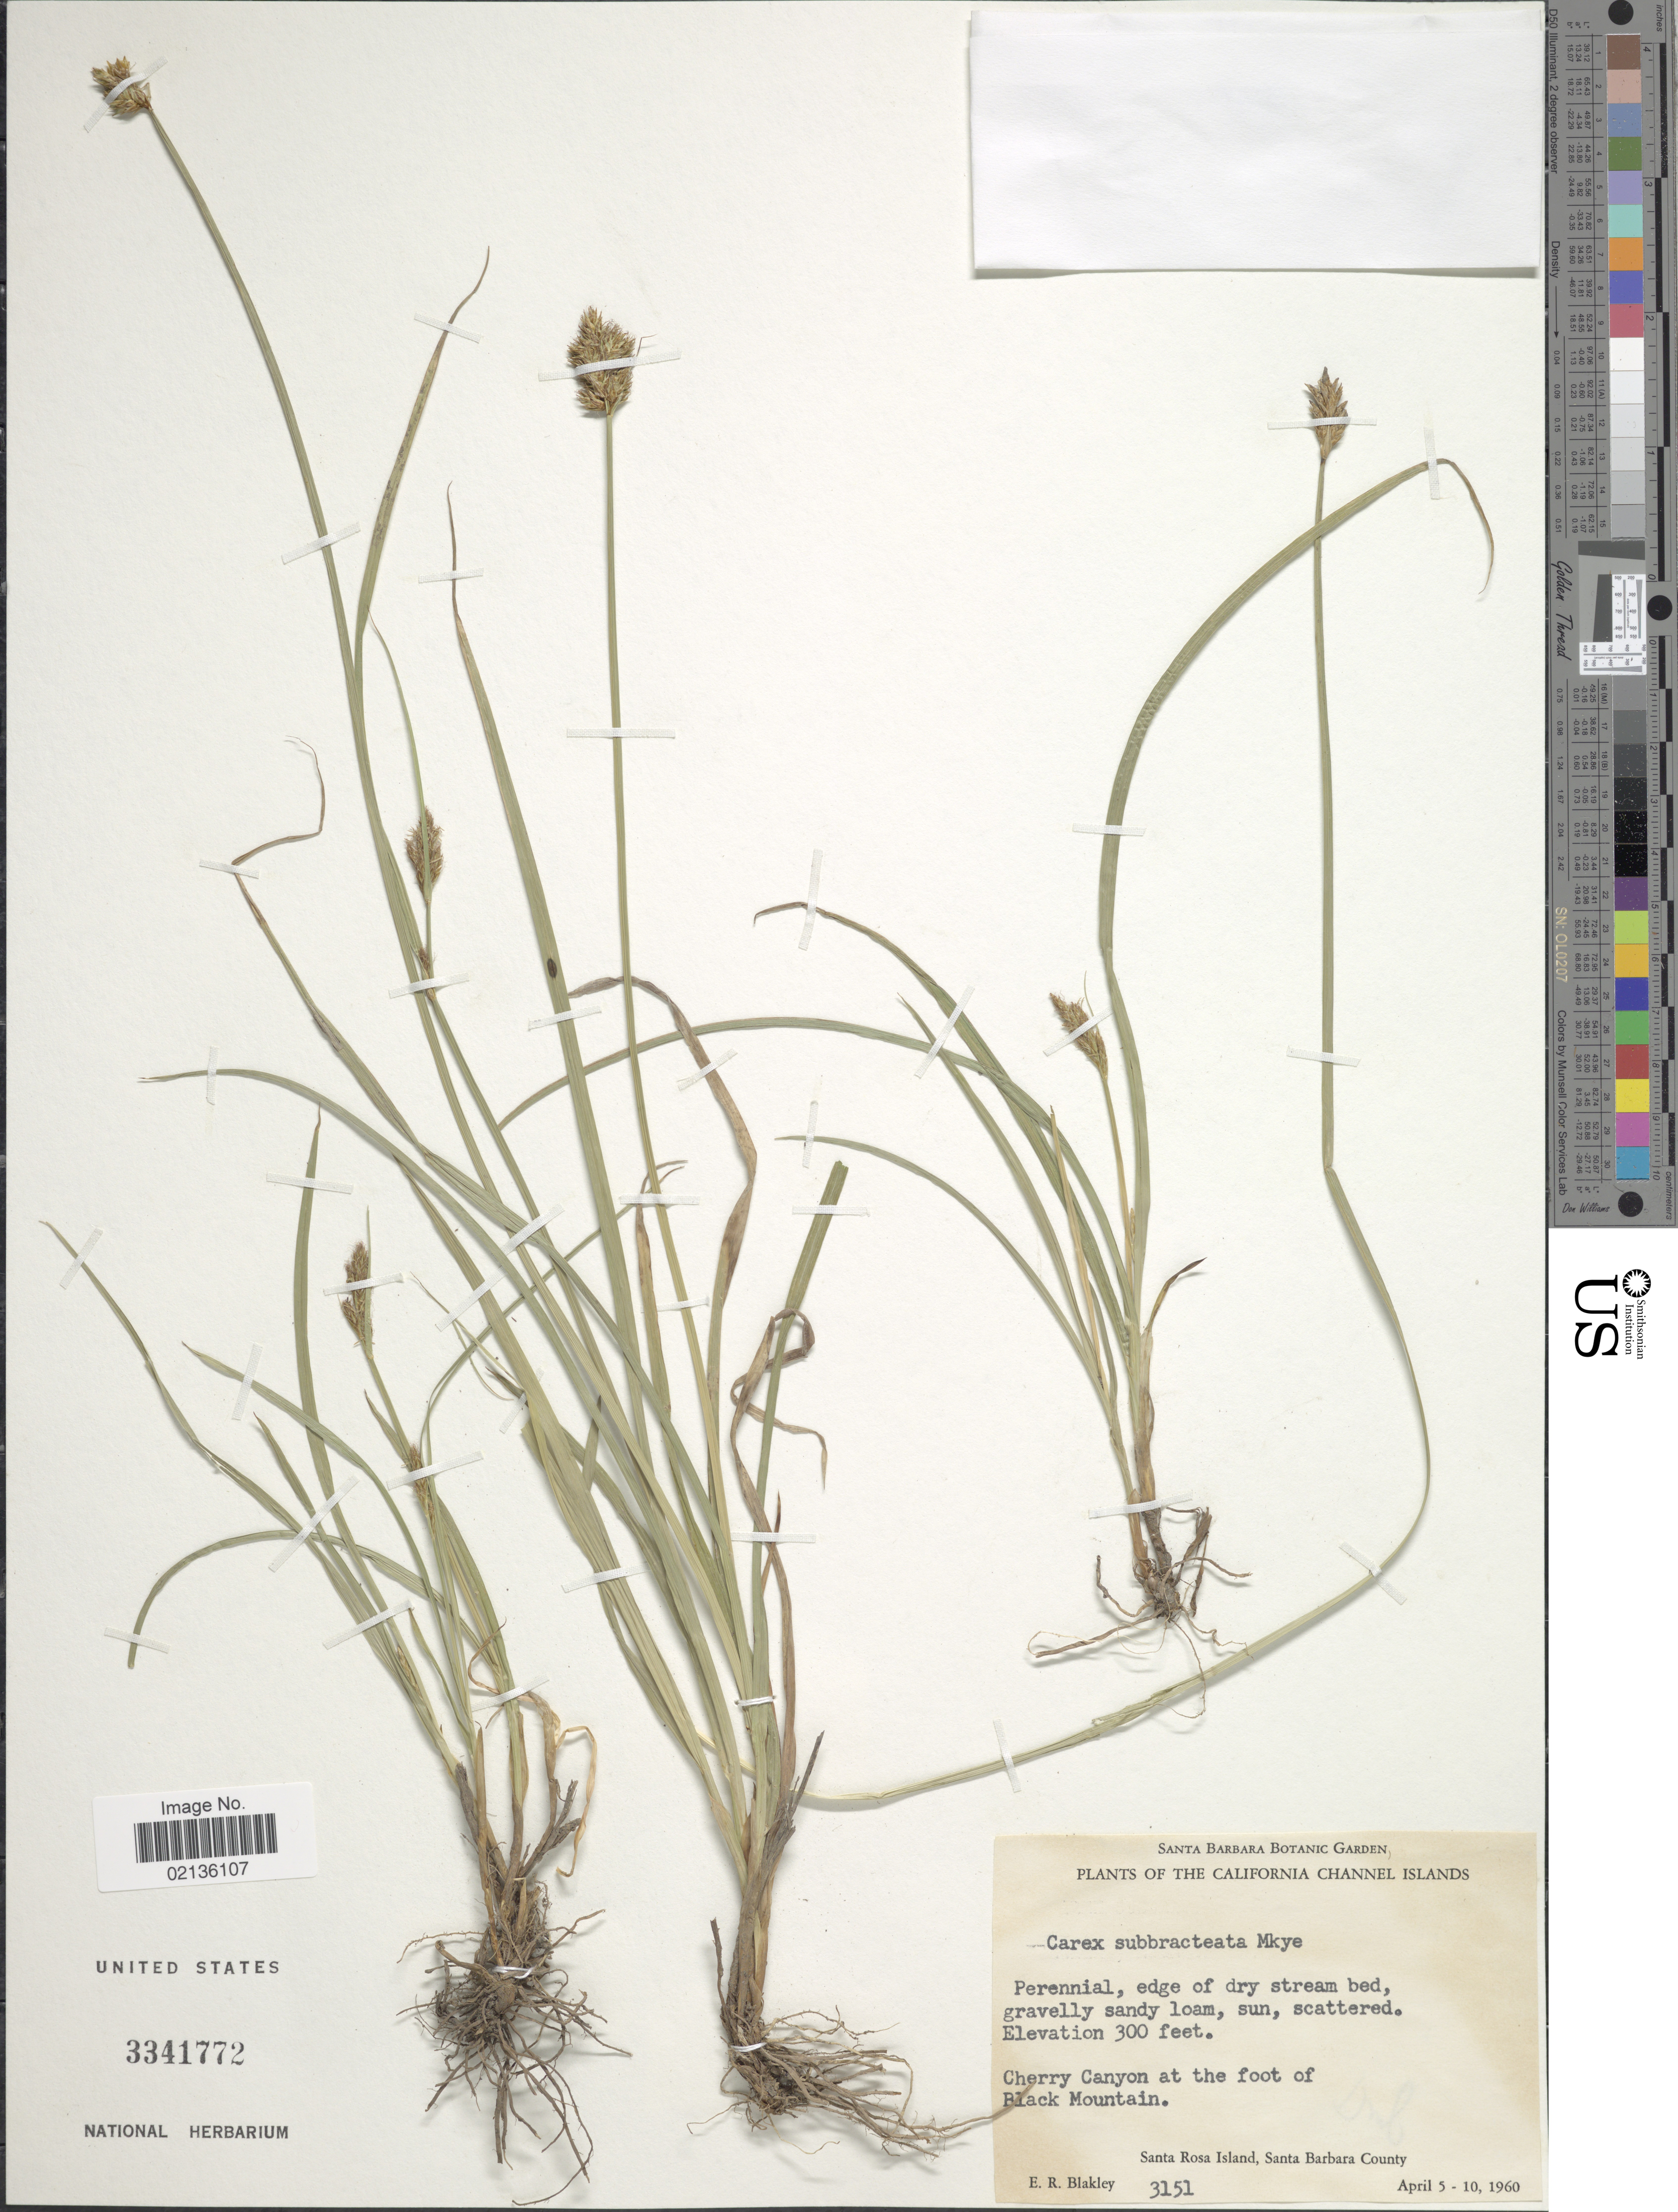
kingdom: Plantae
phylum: Tracheophyta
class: Liliopsida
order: Poales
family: Cyperaceae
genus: Carex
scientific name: Carex subbracteata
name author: Mack.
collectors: E. R. Blakley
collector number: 3151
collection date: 1960-04-05/1960-04-10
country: United States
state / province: California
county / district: Santa Barbara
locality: California Channel Islands, Cherry Canyon at the foot of Black Mountain, Santa Rosa Island, Santa Barbara County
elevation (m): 91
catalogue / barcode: US 3341772